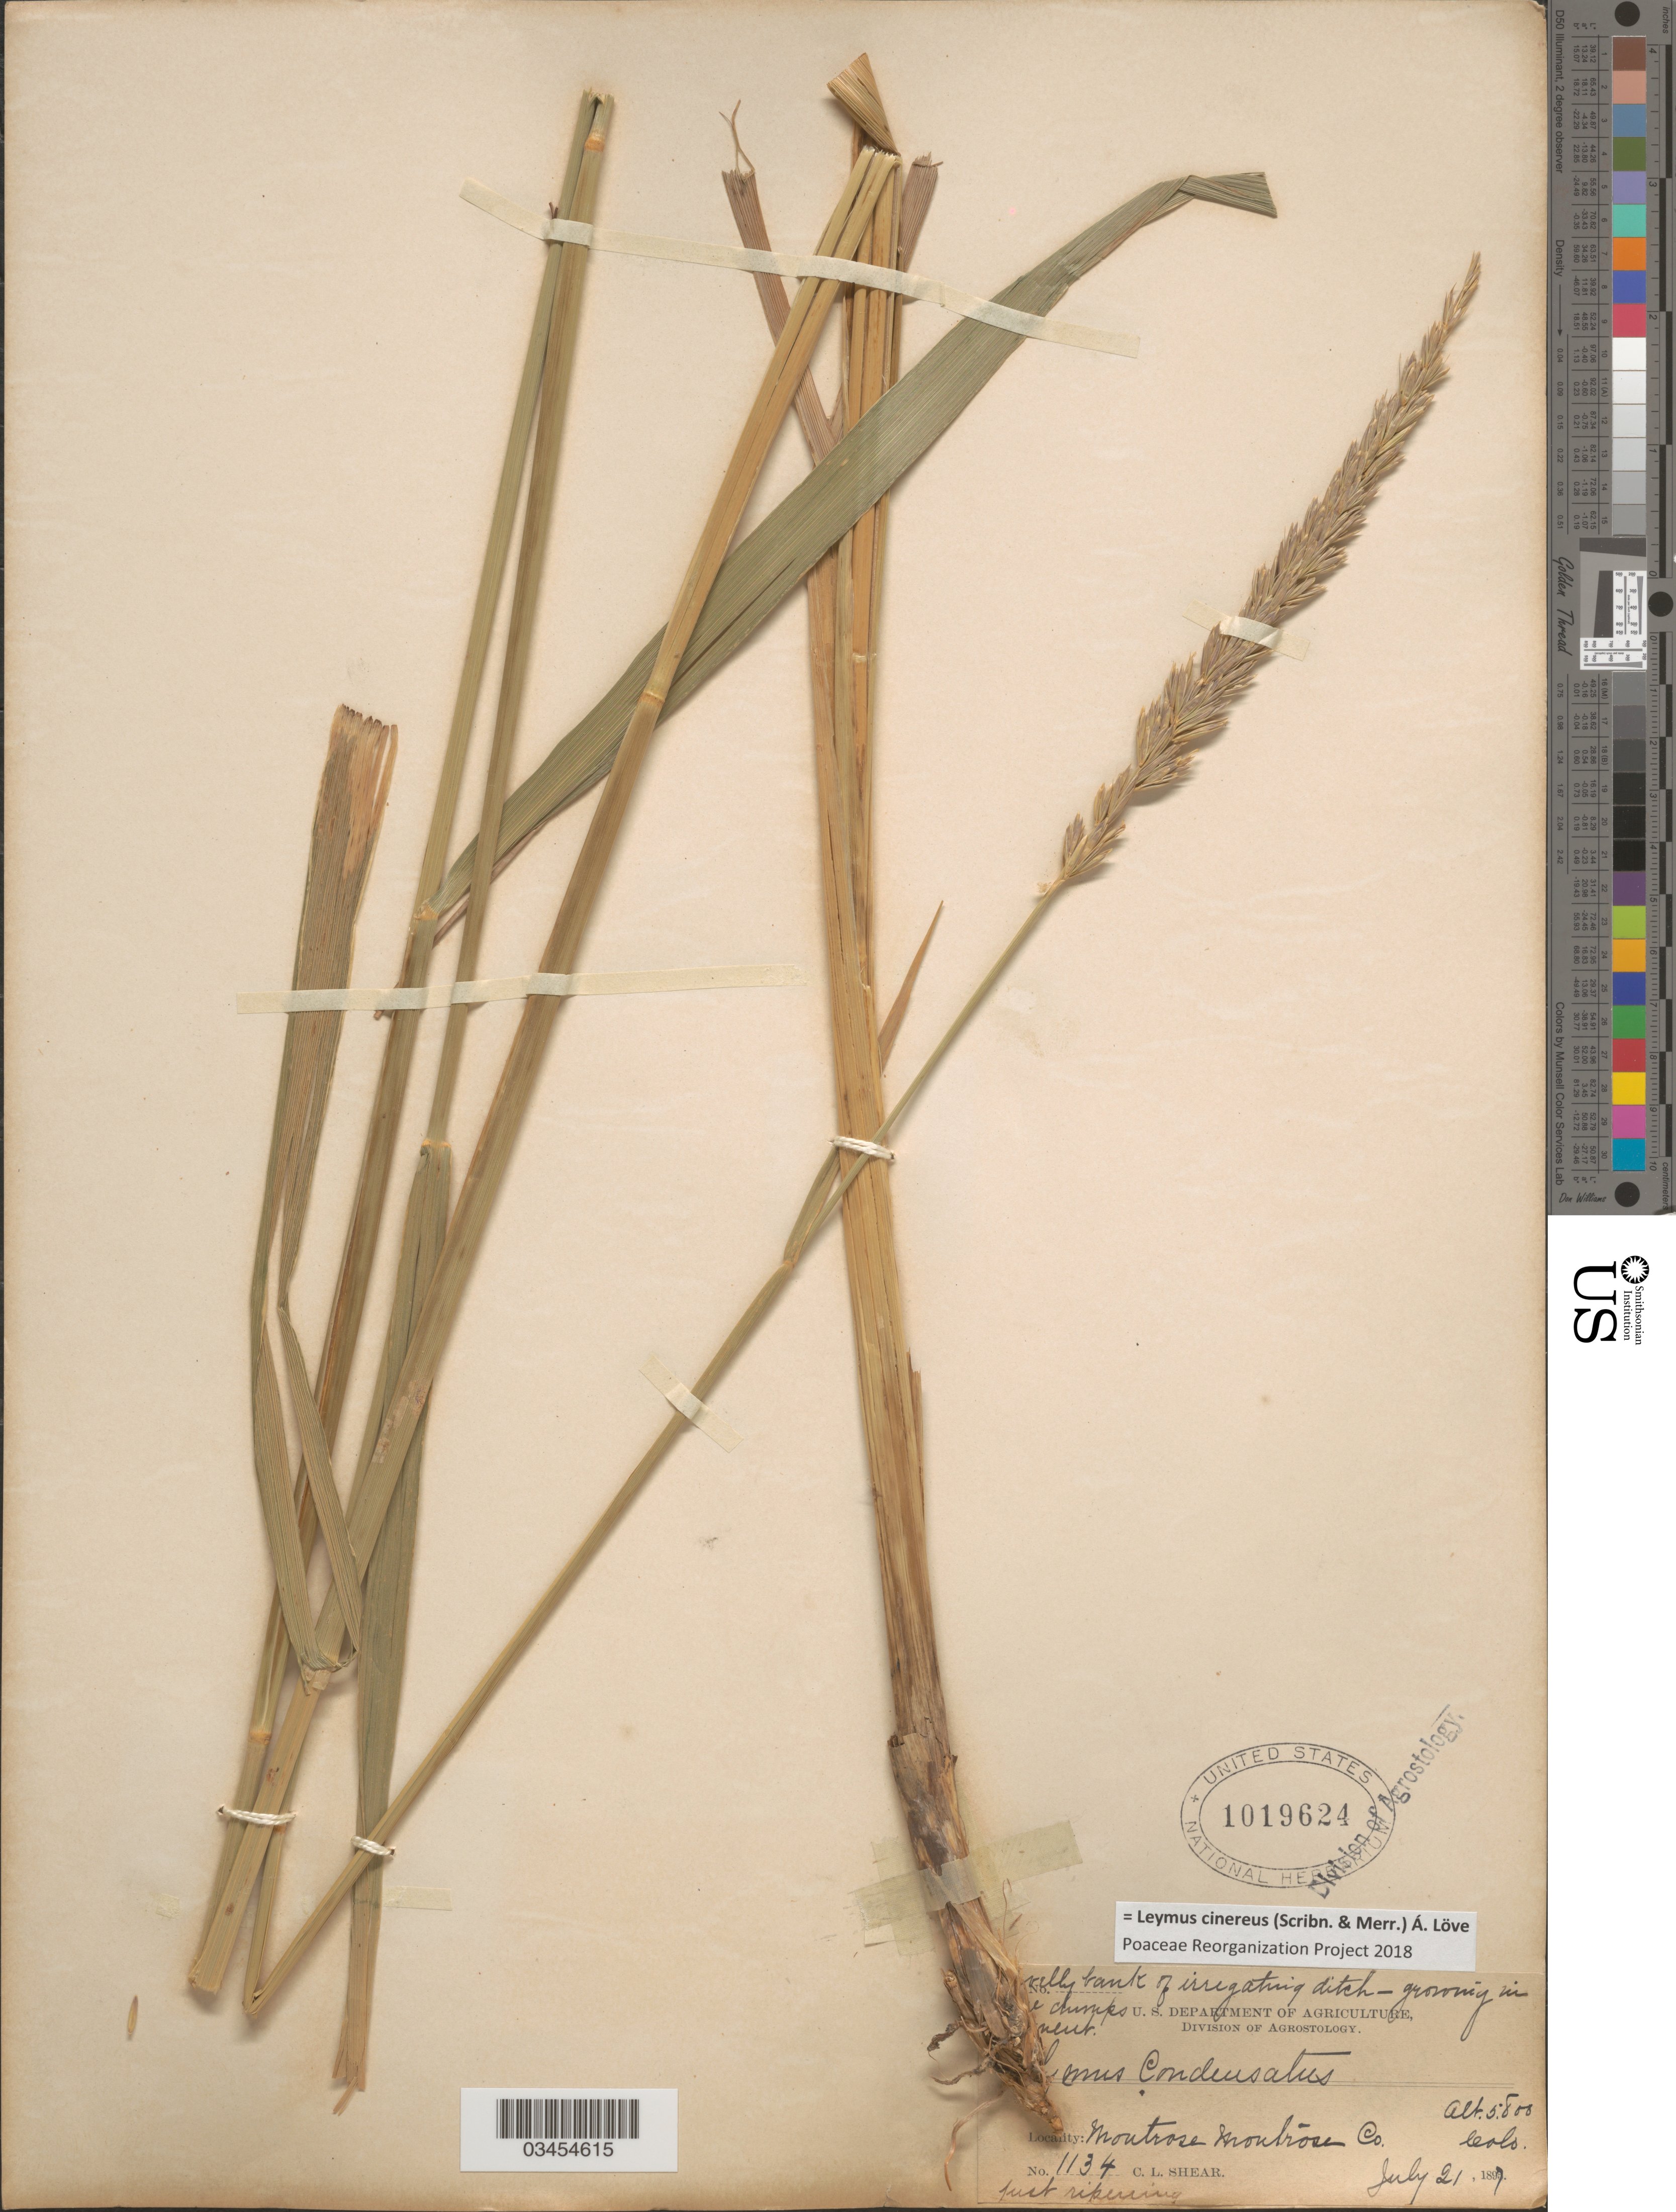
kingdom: Plantae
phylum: Tracheophyta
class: Liliopsida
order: Poales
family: Poaceae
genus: Leymus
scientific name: Leymus cinereus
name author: (Scribn. & Merr.) Á. Löve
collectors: C. L. Shear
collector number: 1134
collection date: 1897-07-21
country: United States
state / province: Colorado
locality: Montrose Montrose Co.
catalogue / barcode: US 1019624